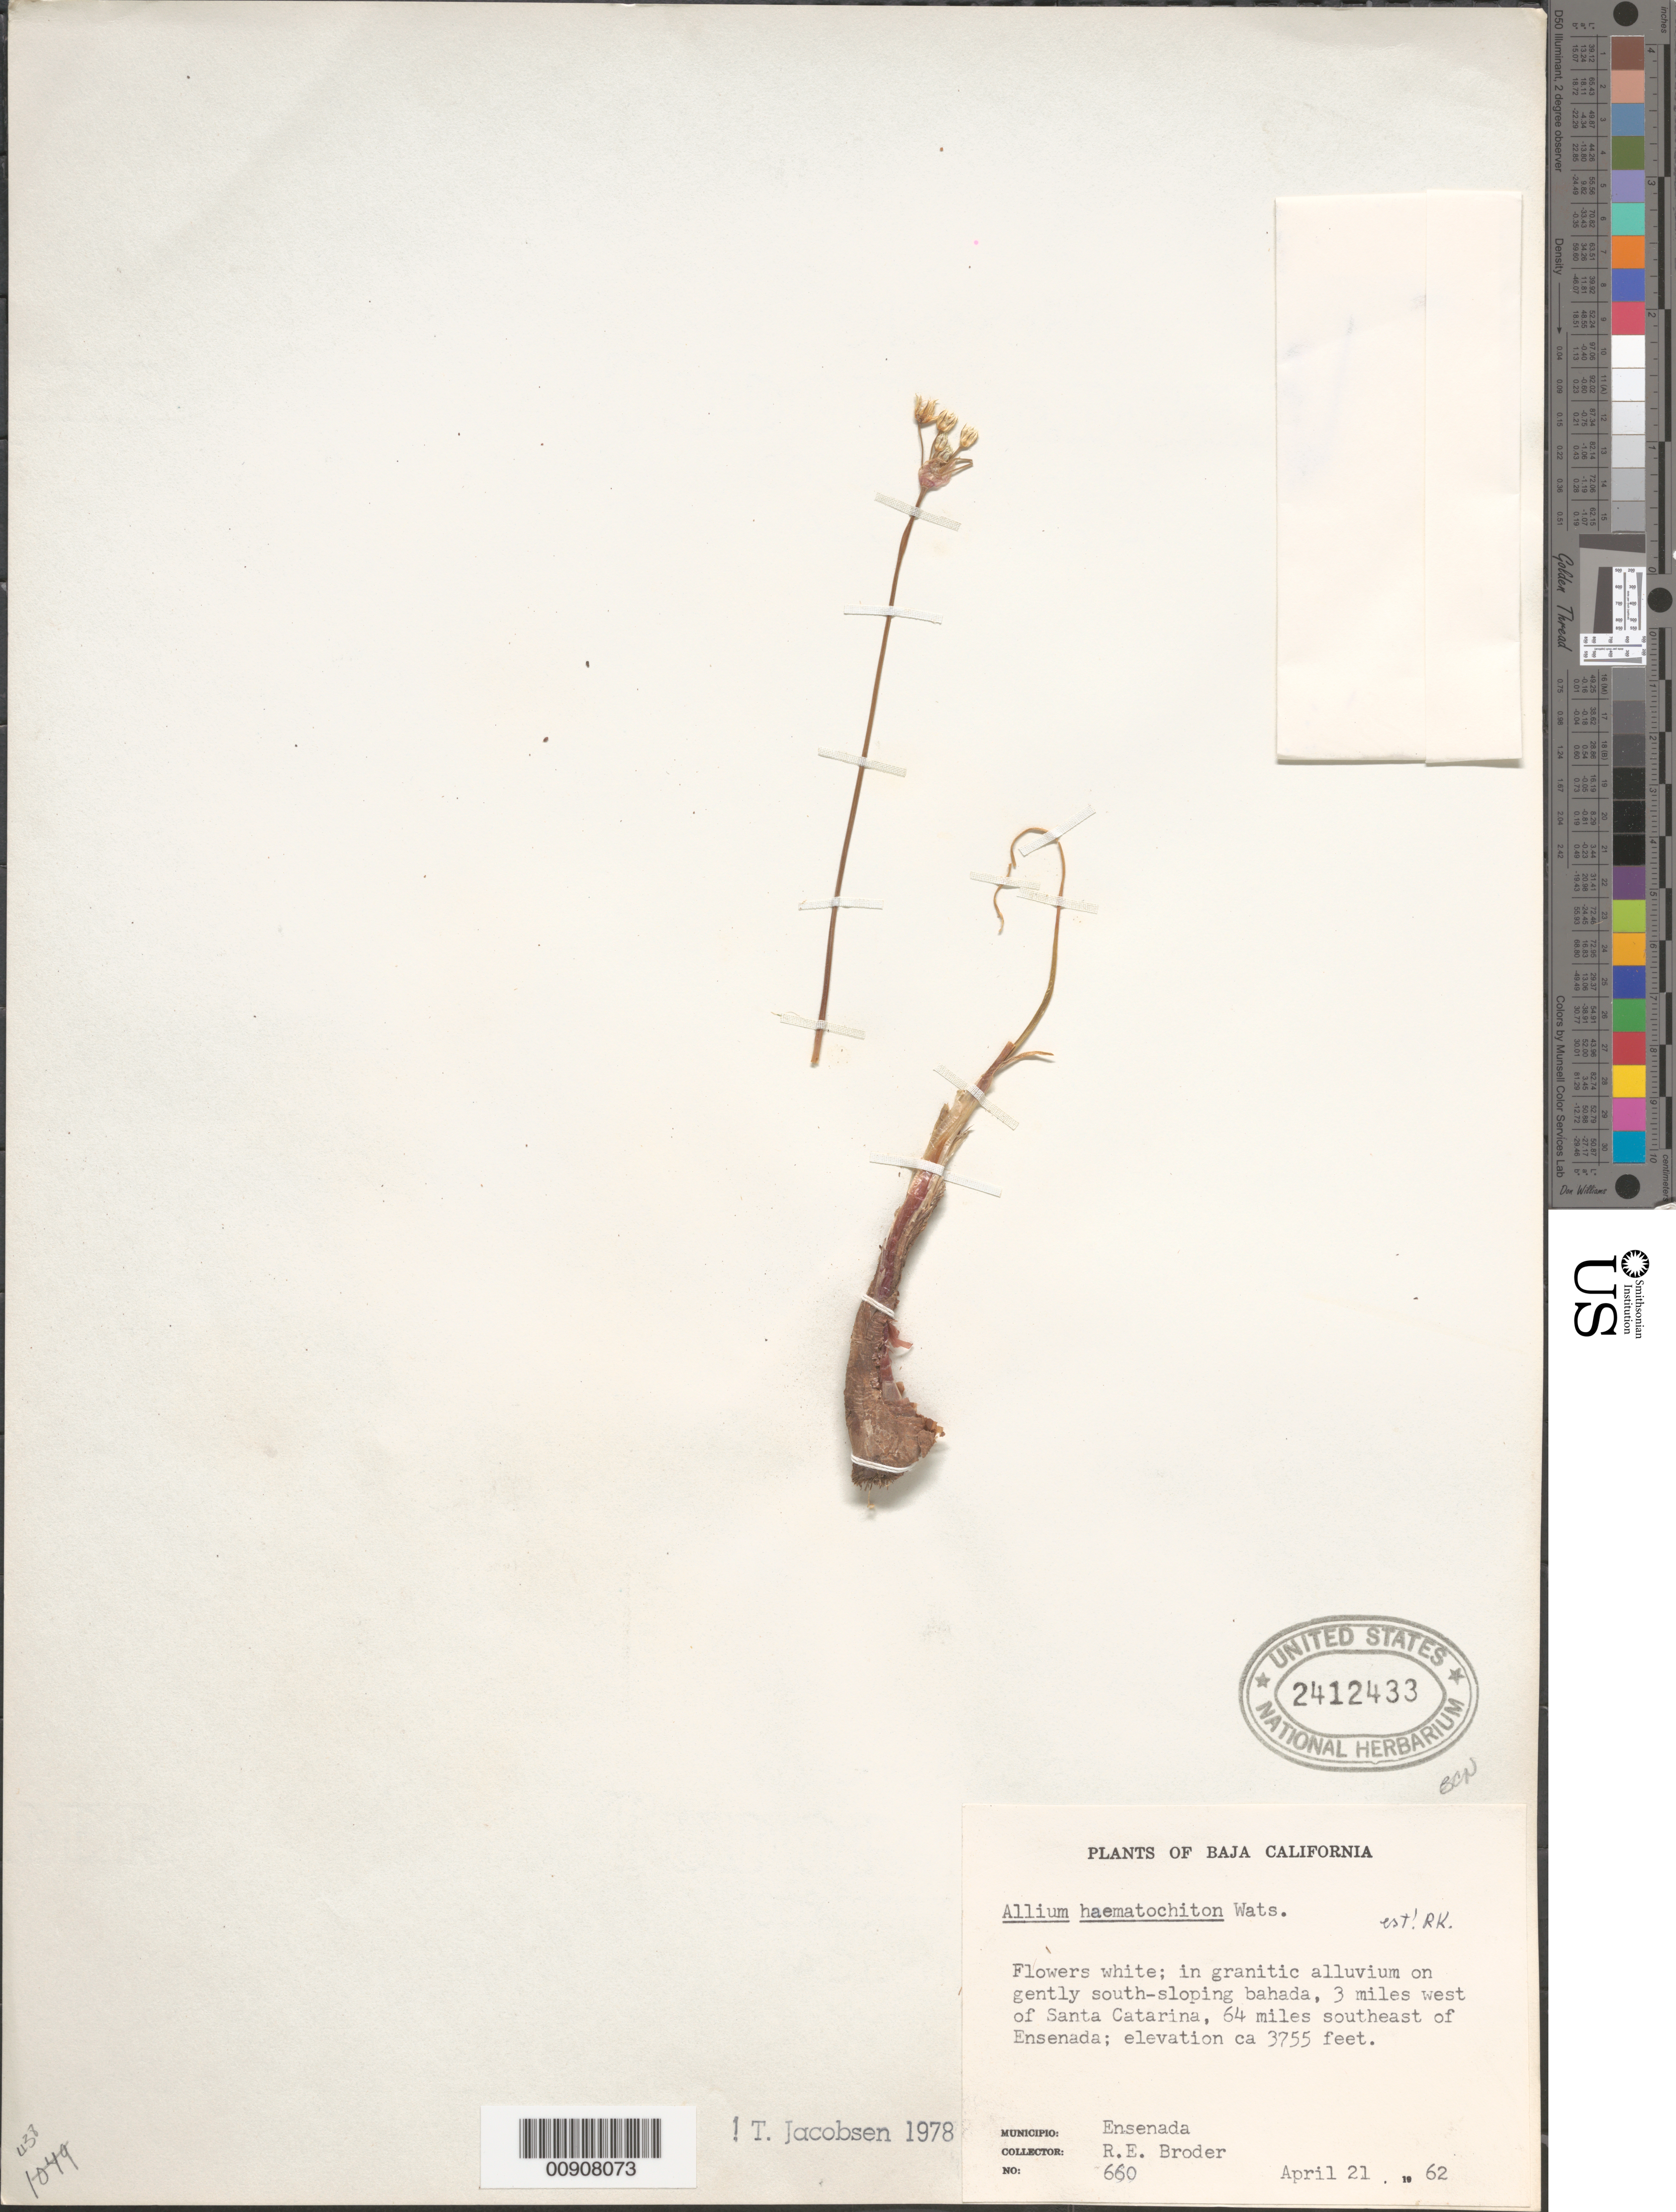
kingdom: Plantae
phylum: Tracheophyta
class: Liliopsida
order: Asparagales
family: Amaryllidaceae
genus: Allium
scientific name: Allium haematochiton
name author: S. Watson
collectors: R. Broder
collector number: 660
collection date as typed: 21 Apr 1962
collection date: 1962-04-21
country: Mexico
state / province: Baja California Norte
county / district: Ensenada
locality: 3 miles west of Santa Catarina, 64 miles southeast of Ensenada, Municipio Ensenada, Baja California.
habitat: In granitic alluvium on gently south-sloping bahada.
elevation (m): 1145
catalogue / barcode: US 2412433